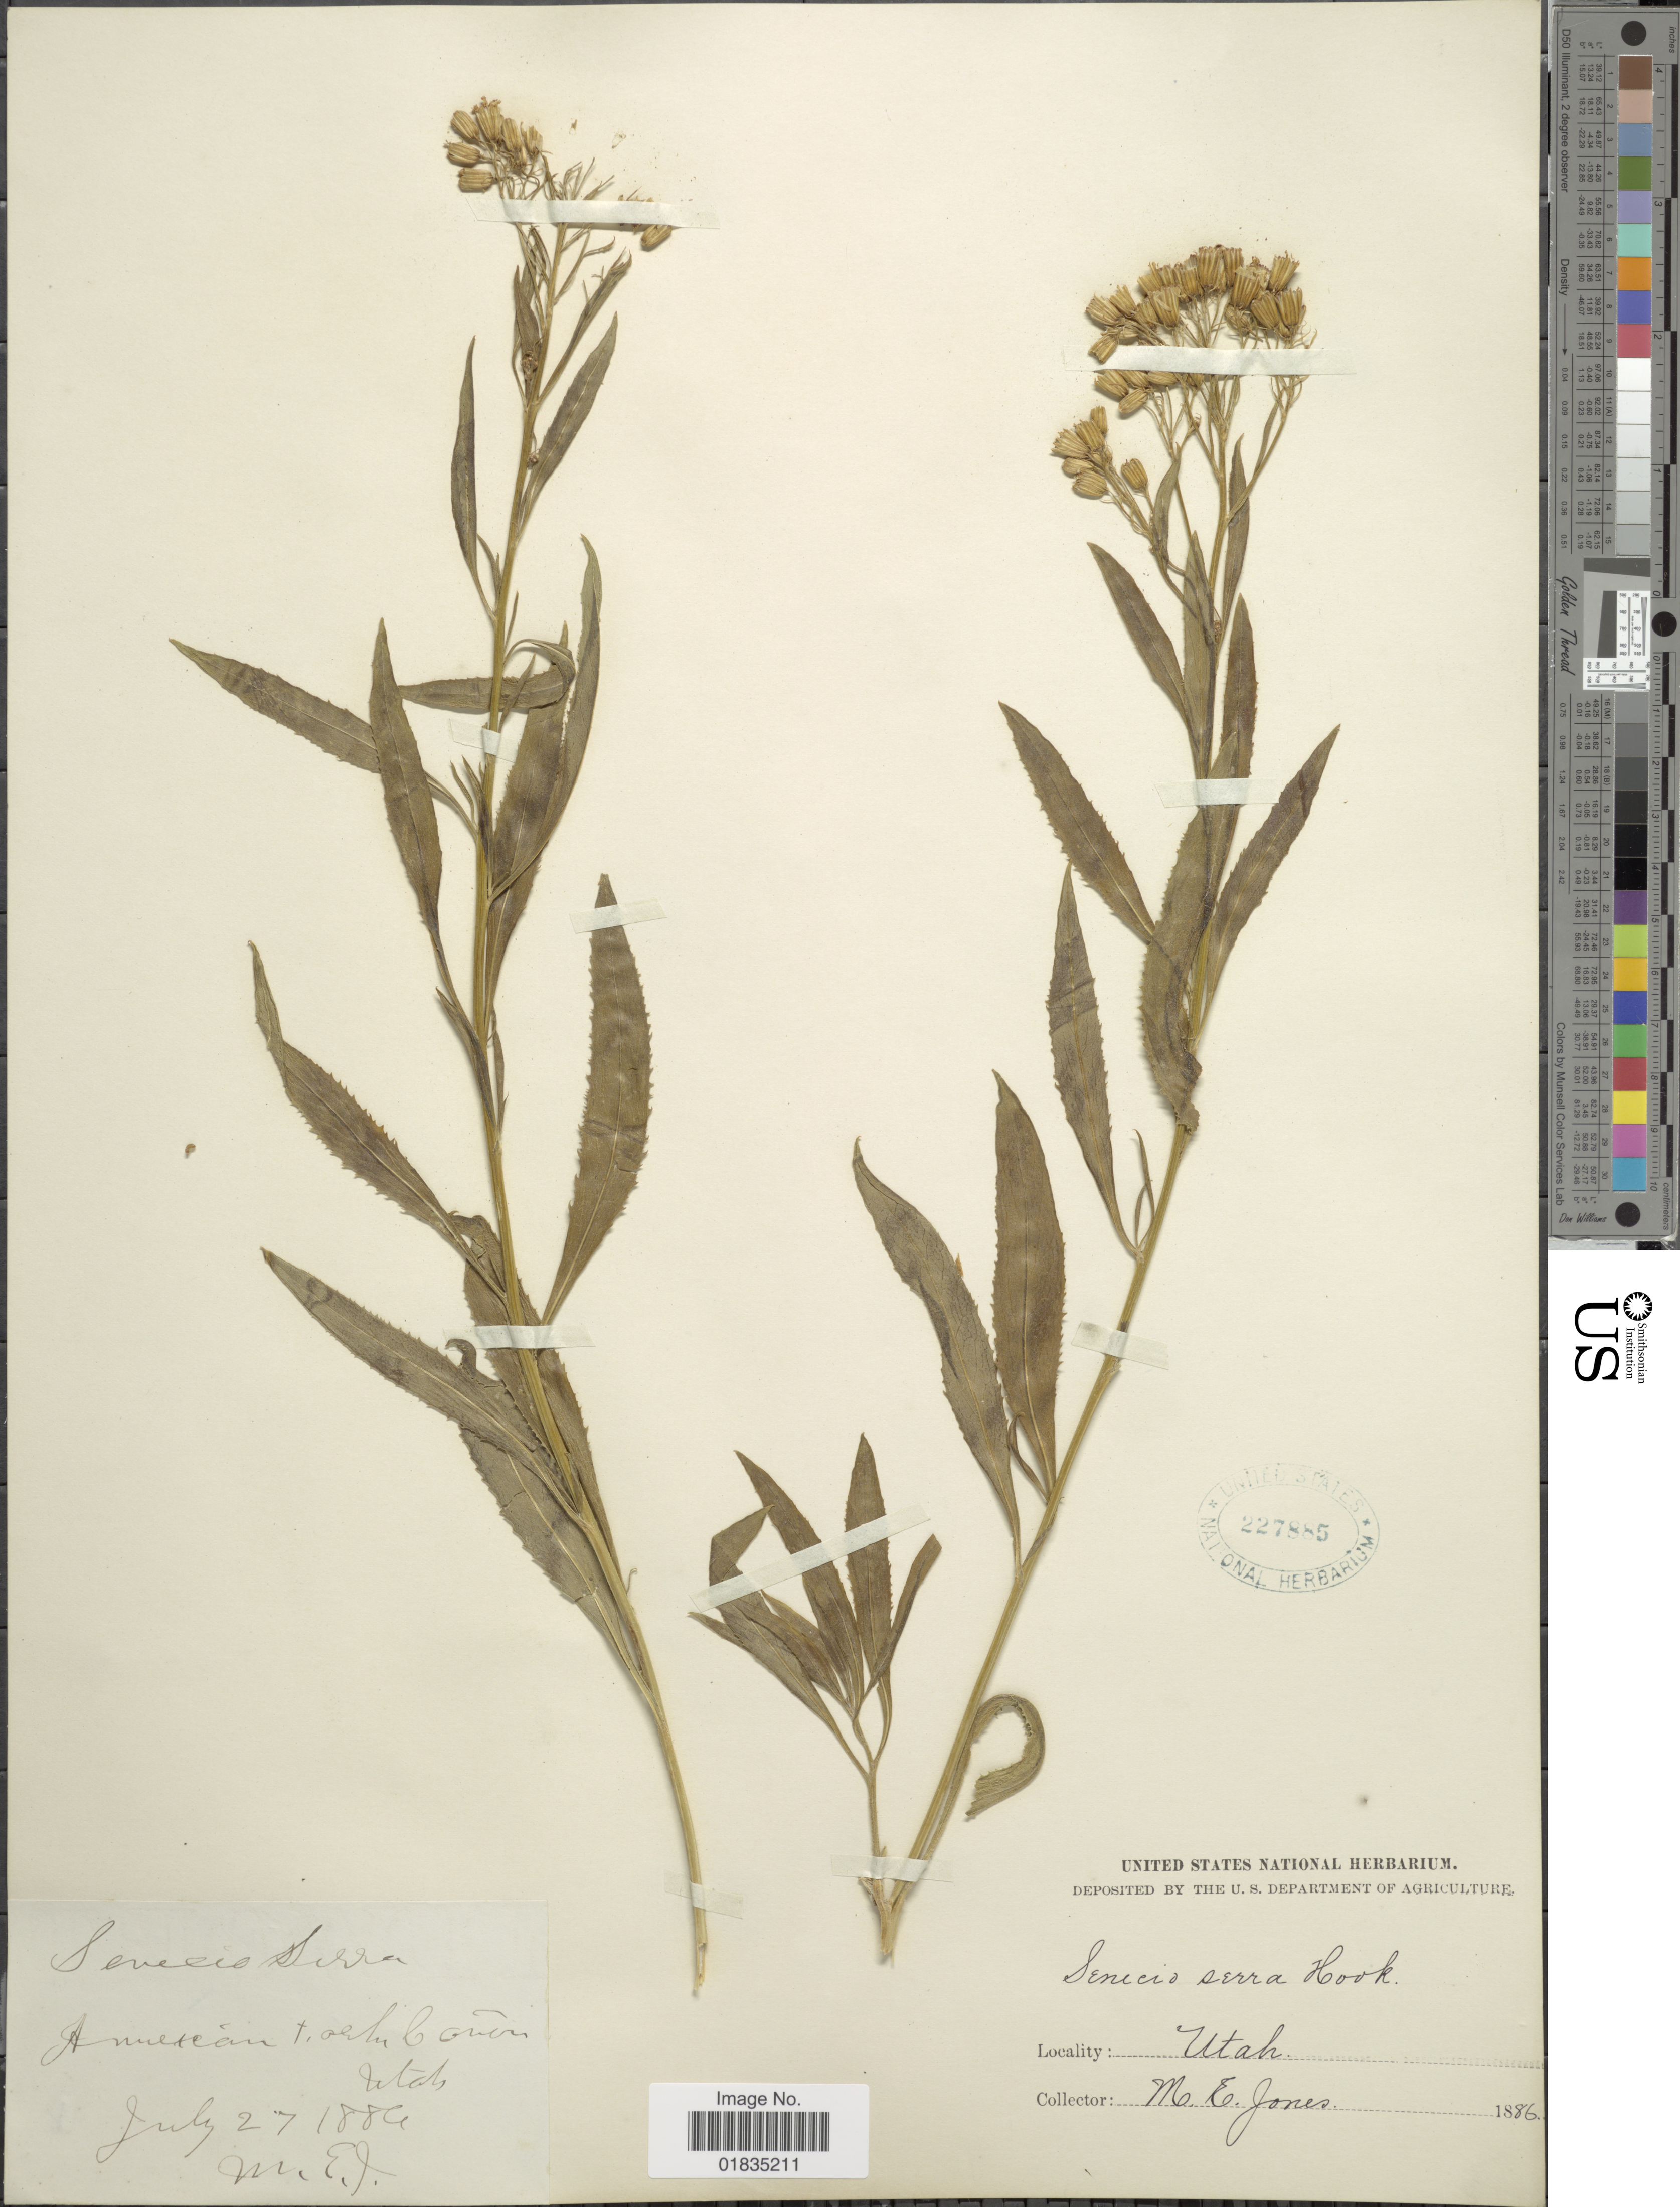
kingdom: Plantae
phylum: Tracheophyta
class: Magnoliopsida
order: Asterales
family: Asteraceae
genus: Senecio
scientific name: Senecio serra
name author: Hook.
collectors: M. E. Jones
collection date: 1886-07-27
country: United States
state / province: Utah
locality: American Fork Canon.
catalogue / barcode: US 227885